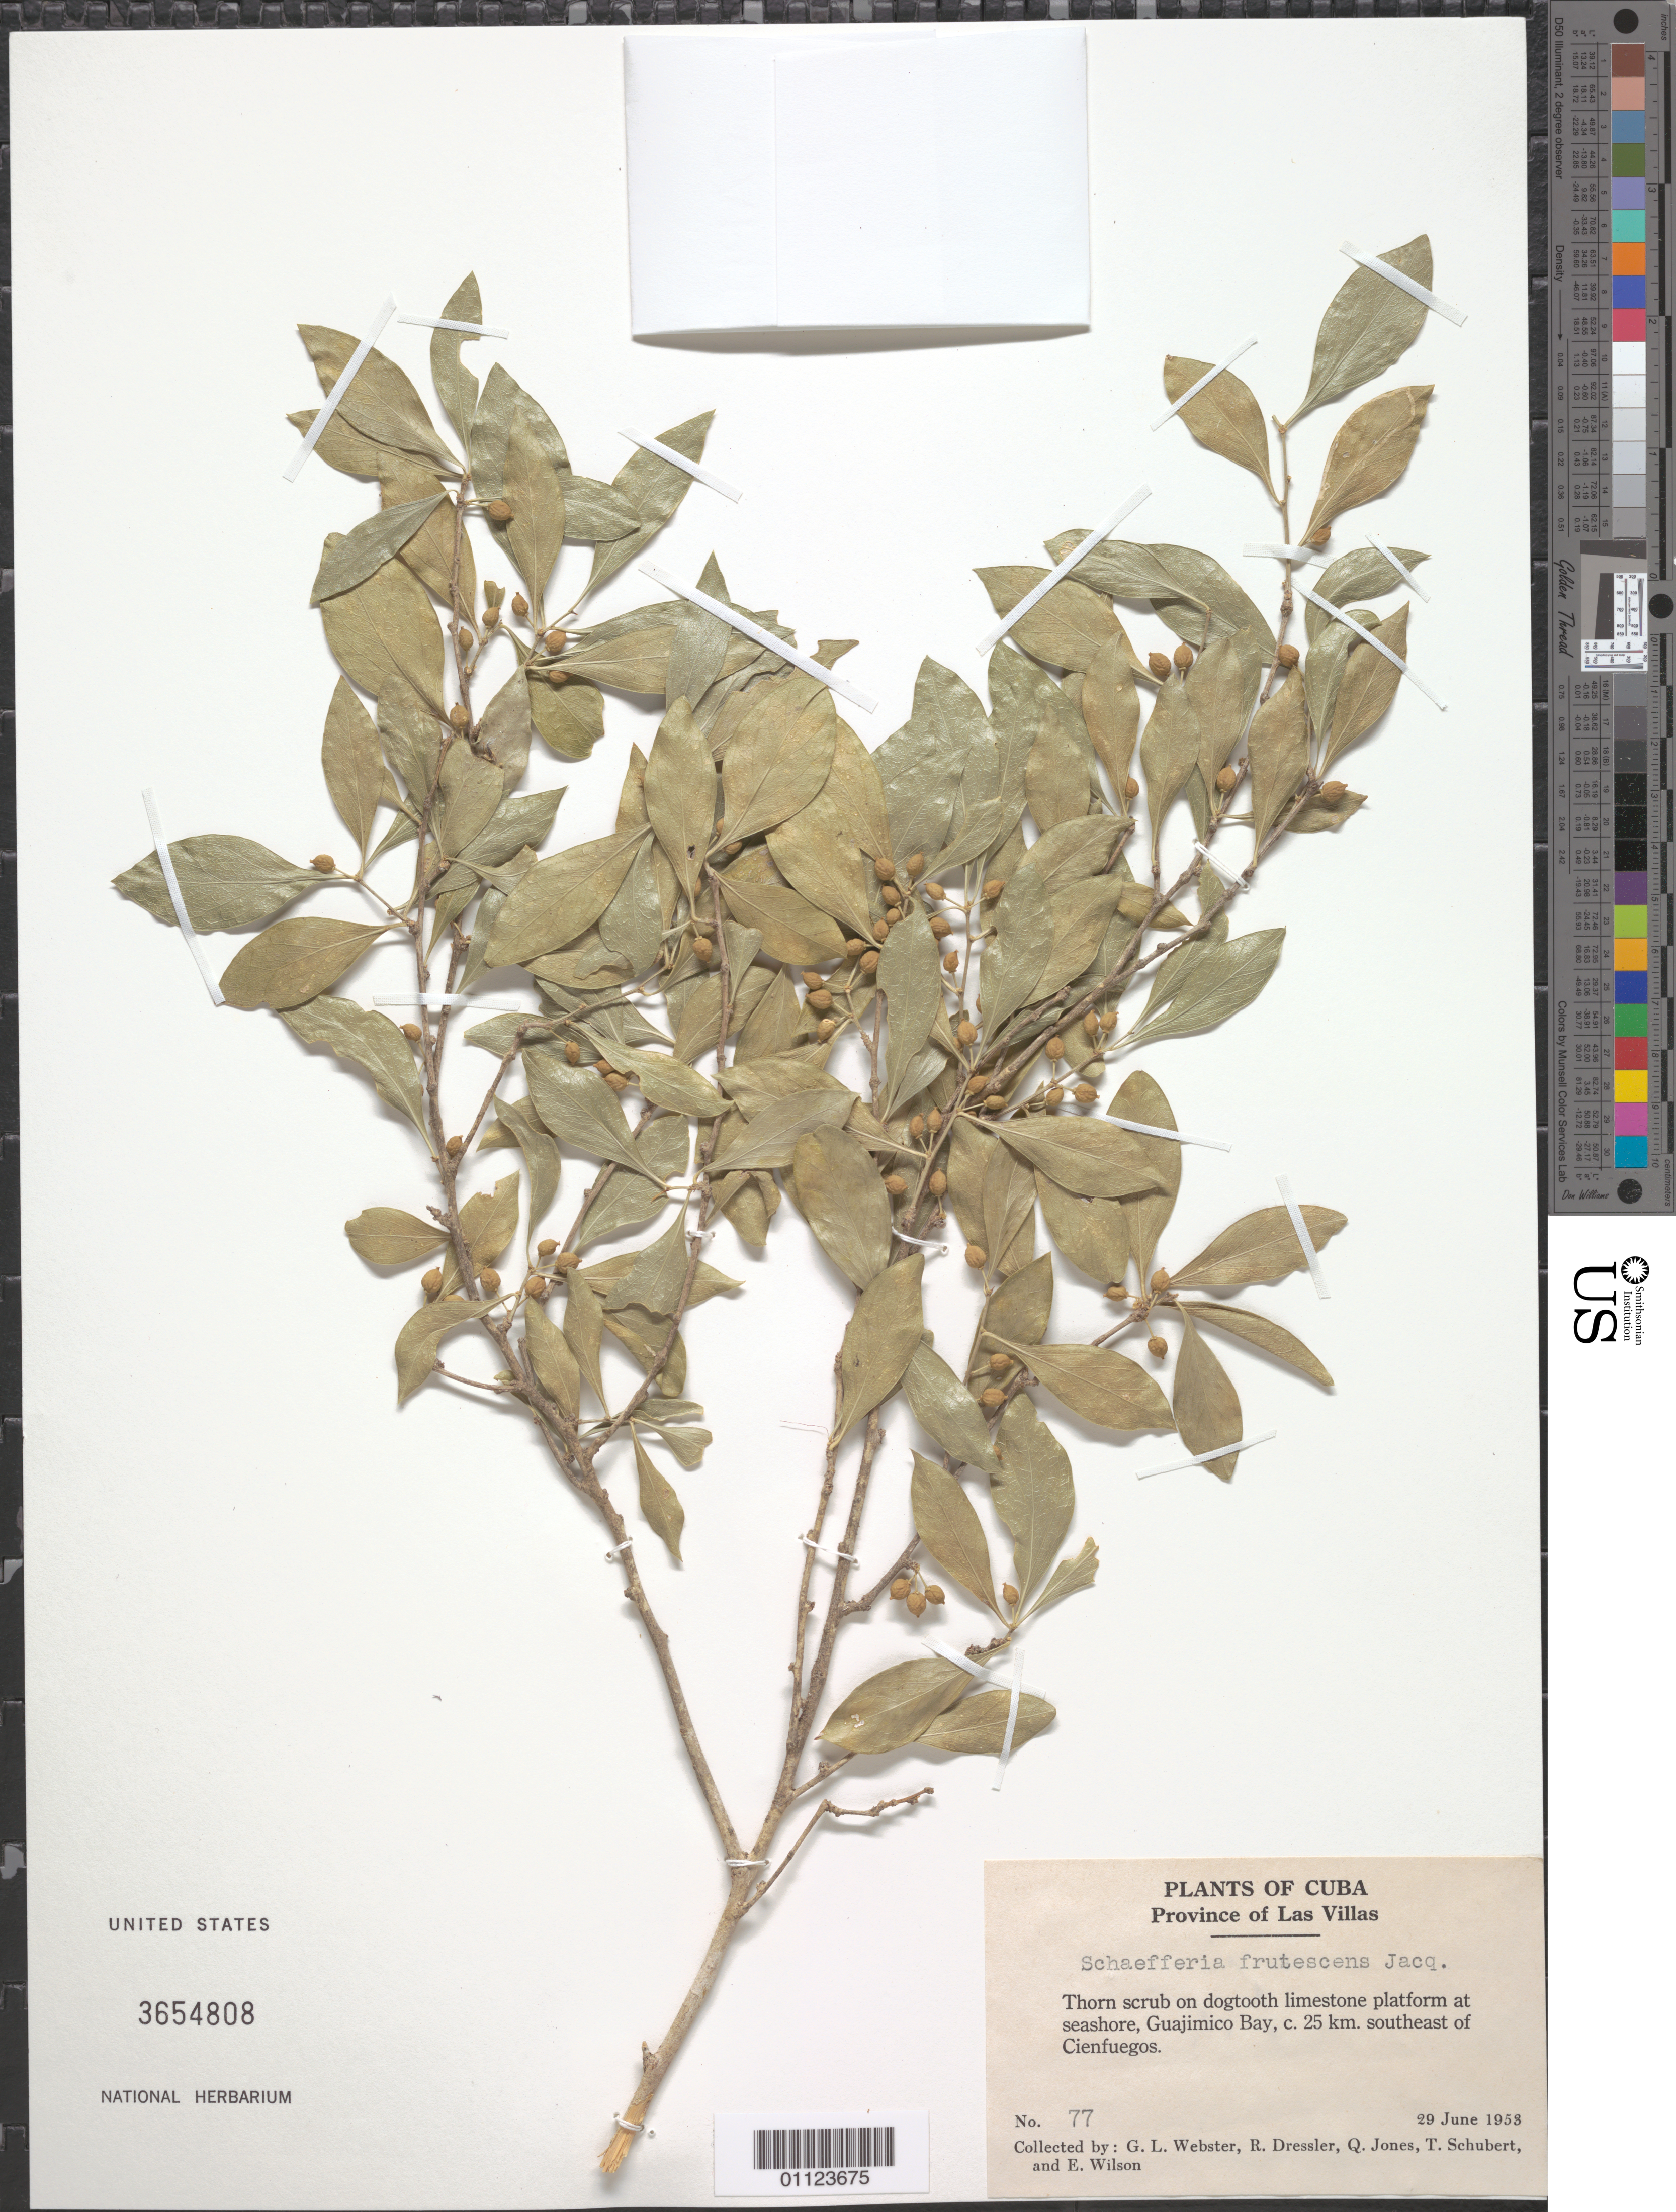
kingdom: Plantae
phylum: Tracheophyta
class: Magnoliopsida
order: Celastrales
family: Celastraceae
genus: Schaefferia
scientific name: Schaefferia frutescens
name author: Jacq.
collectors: G. L. Webster, R. Dressler, Q. Jones, T. Schubert & E. Wilson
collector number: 77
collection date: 1953-06-29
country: Cuba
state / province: Cienfuegos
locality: Province of Las Villas, Guajimico Bay, about 25 km SE of Cienfuegos.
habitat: Thorn scrub on dogtooth limestone platform at seashore.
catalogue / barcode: US 3654808